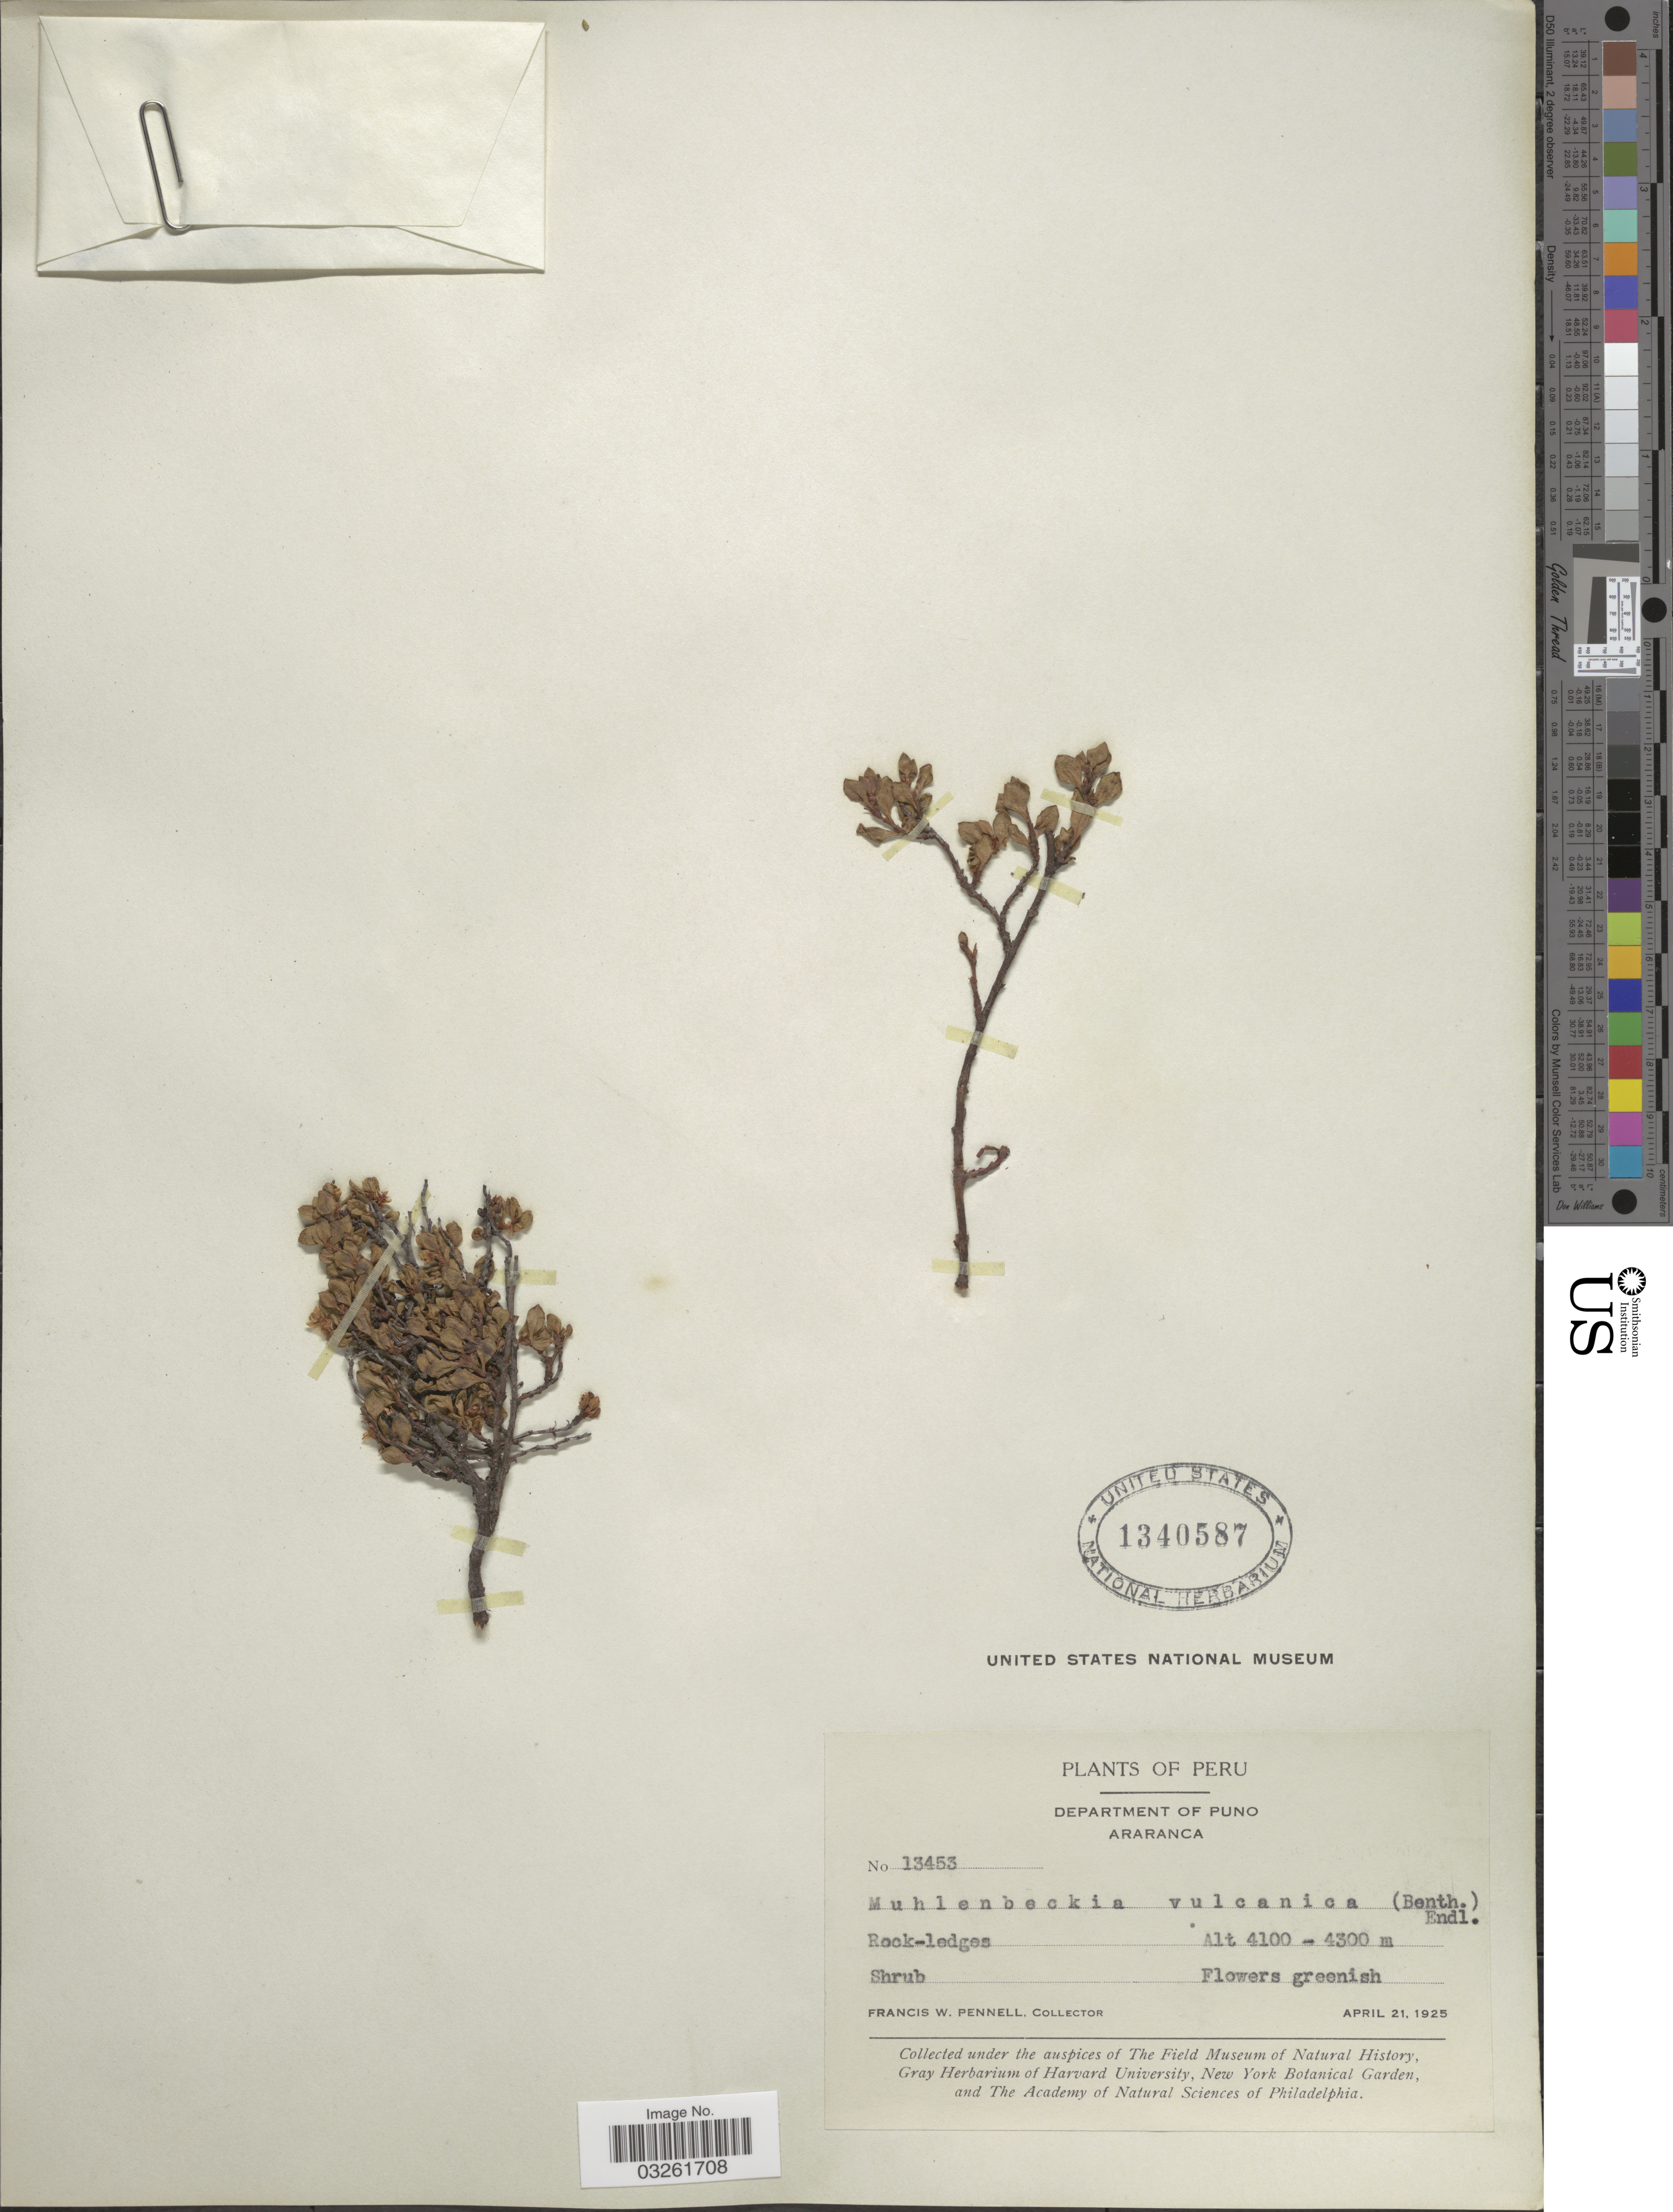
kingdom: Plantae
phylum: Tracheophyta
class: Magnoliopsida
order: Caryophyllales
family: Polygonaceae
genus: Muehlenbeckia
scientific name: Muehlenbeckia volcanica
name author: (Benth.) Endl.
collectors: F. W. Pennell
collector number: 13453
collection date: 1925-04-21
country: Peru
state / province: Puno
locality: Department of Puno, Araranca.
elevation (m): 4100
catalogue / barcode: US 1340587